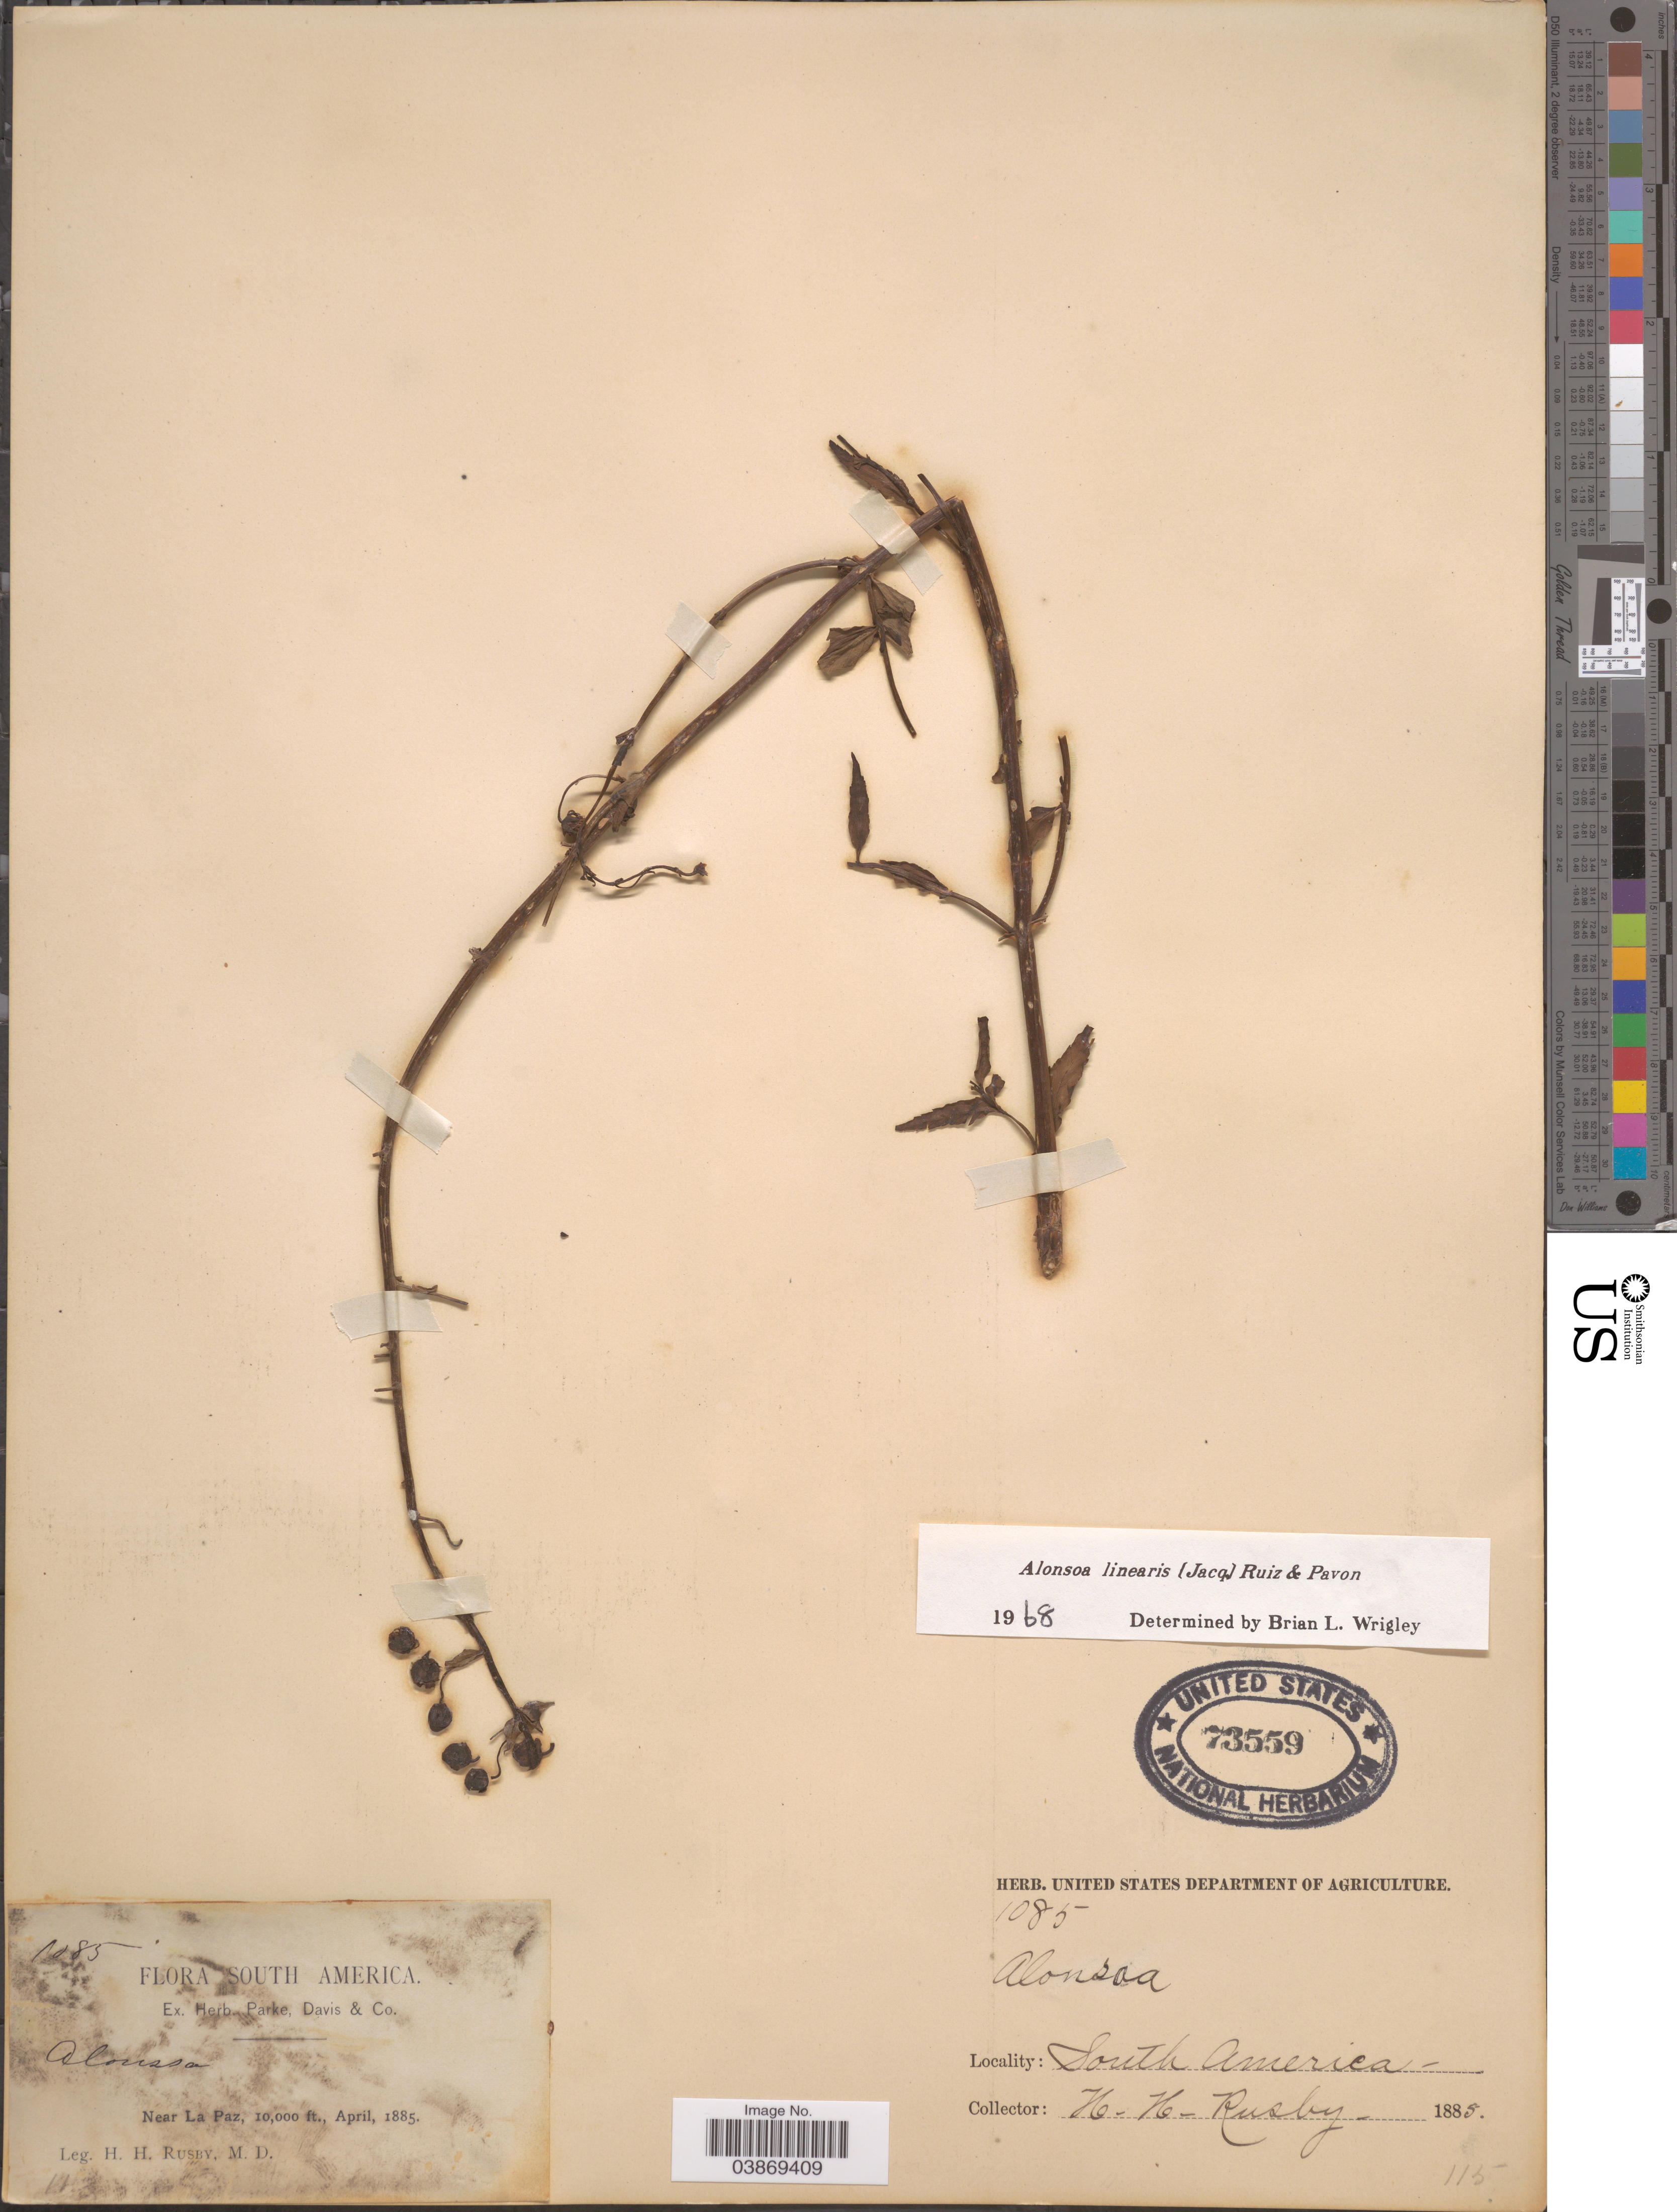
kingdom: Plantae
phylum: Tracheophyta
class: Magnoliopsida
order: Lamiales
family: Scrophulariaceae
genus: Alonsoa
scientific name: Alonsoa linearis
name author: (Jacq.) Ruiz & Pav.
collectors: H. H. Rusby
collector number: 1085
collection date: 1885-04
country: Bolivia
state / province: La Paz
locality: Near La Paz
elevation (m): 3048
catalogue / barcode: US 73559